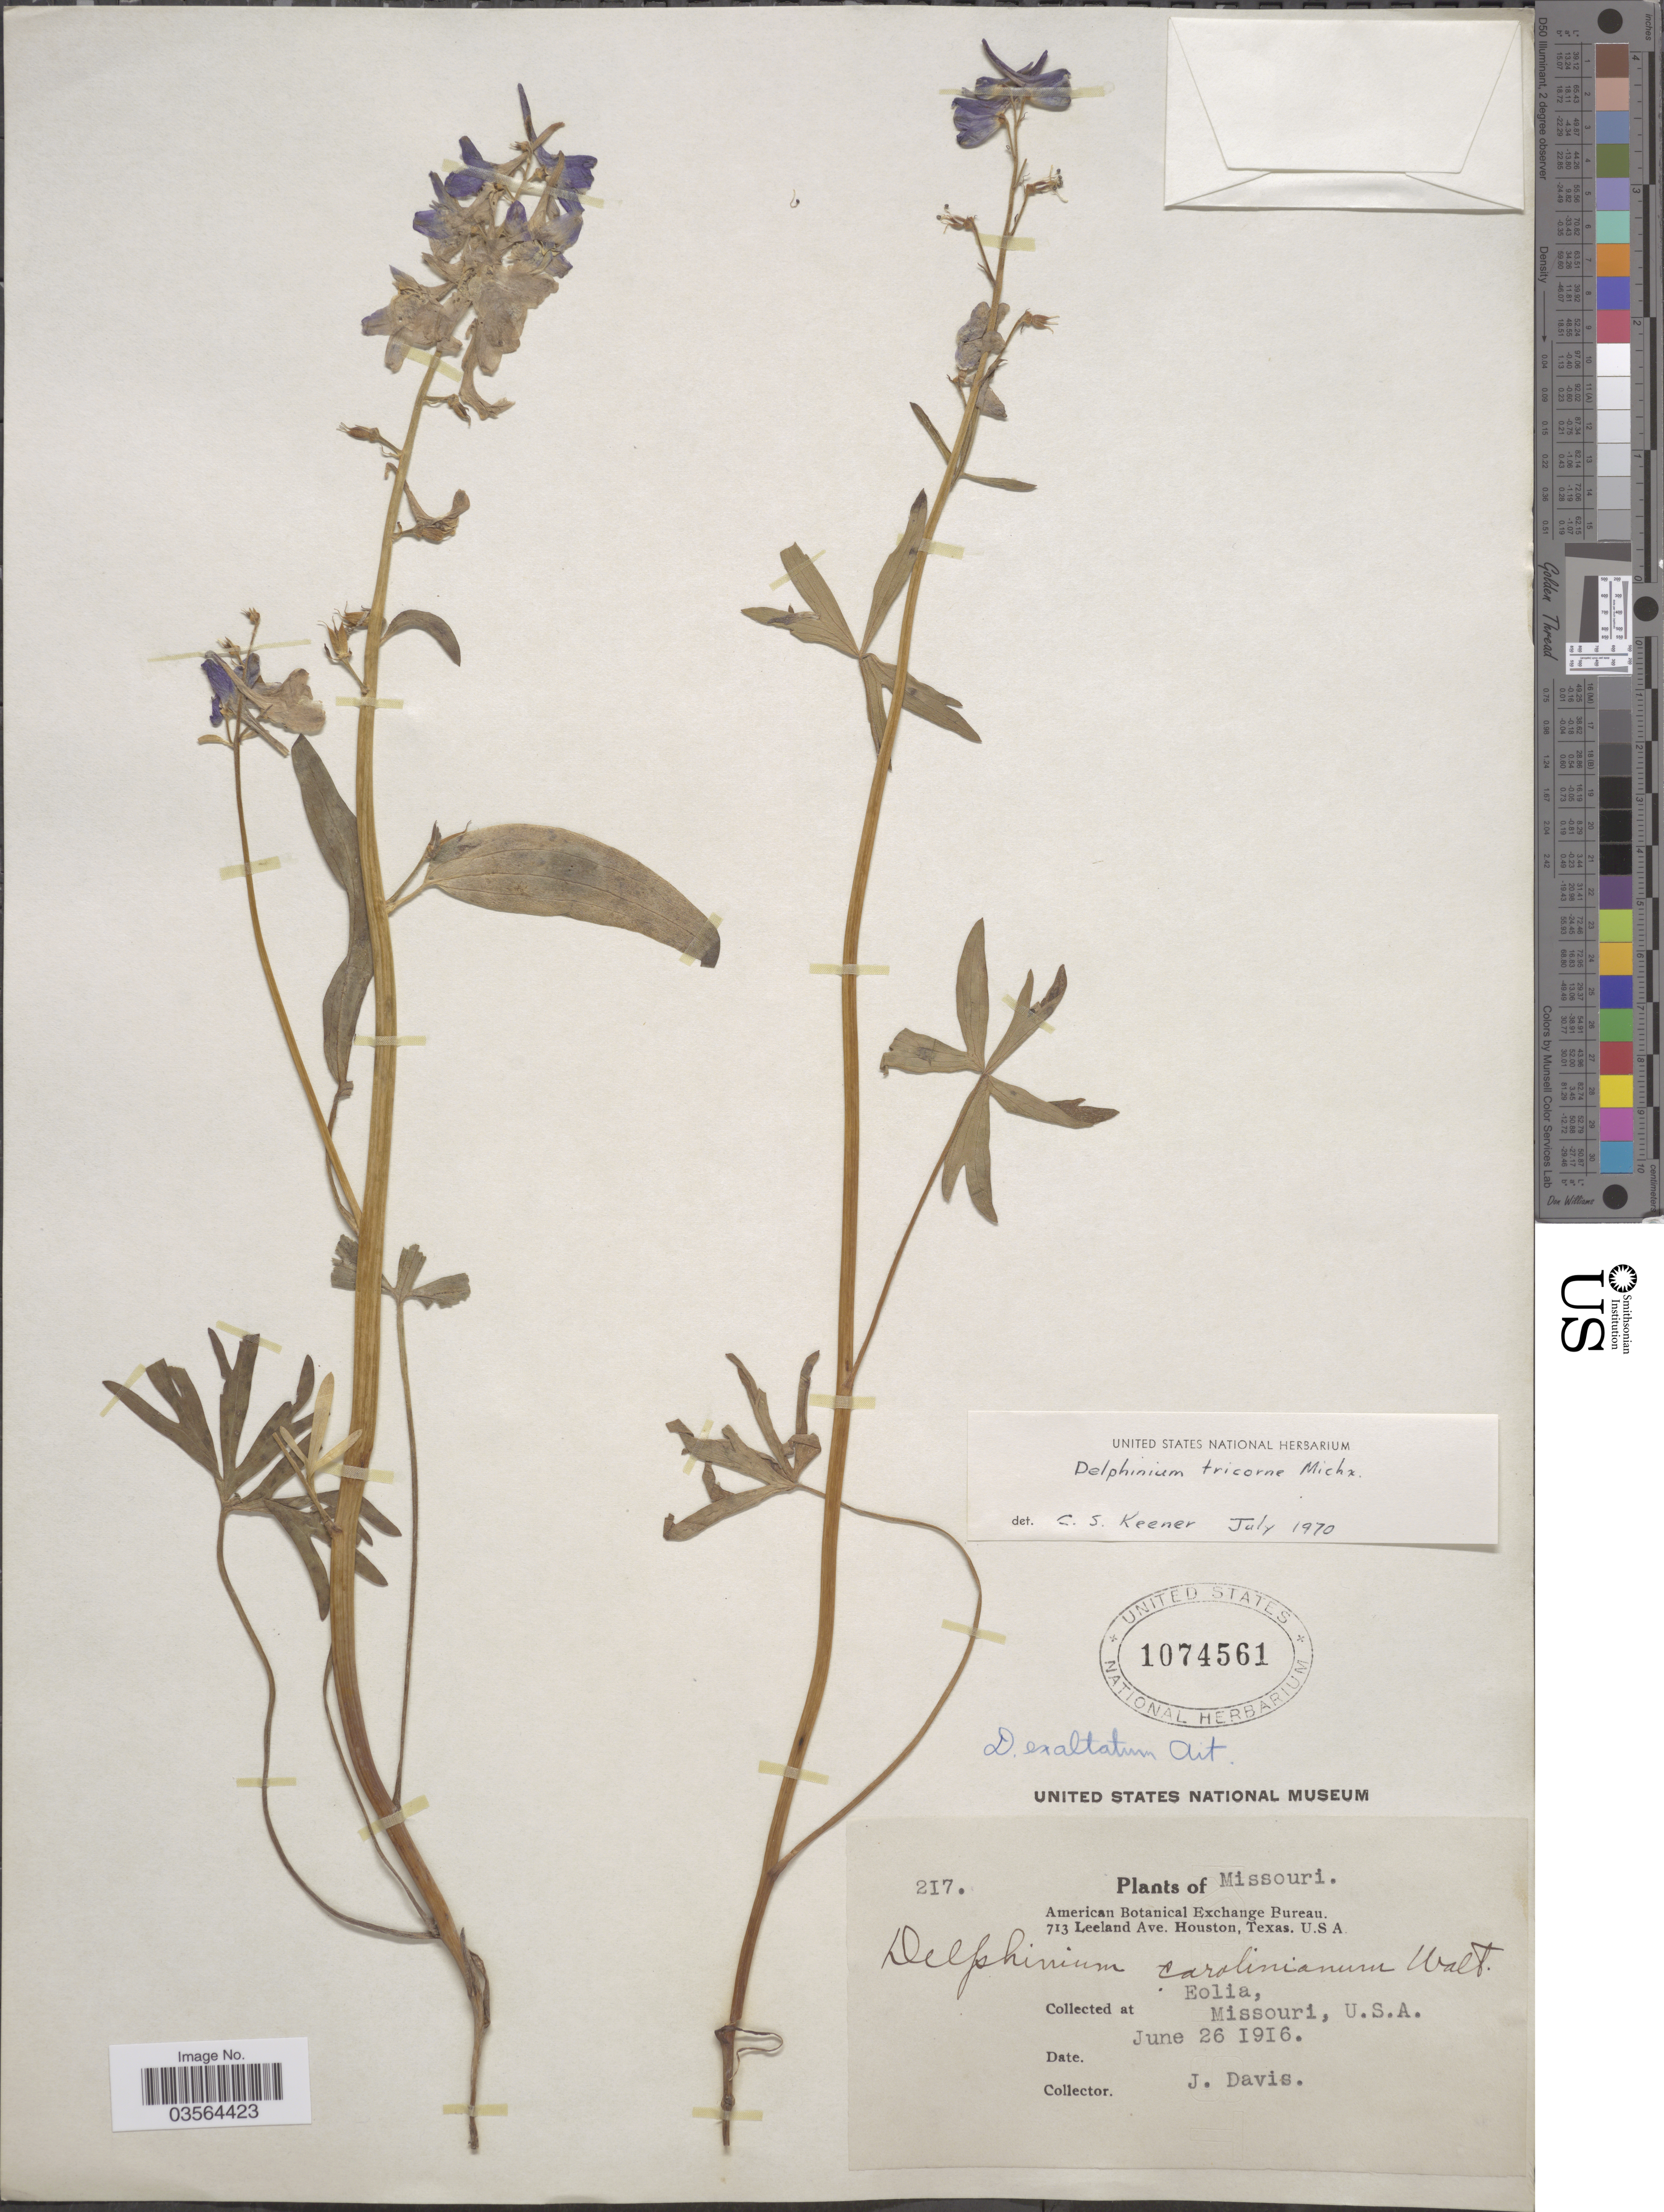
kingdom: Plantae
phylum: Tracheophyta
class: Magnoliopsida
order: Ranunculales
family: Ranunculaceae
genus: Delphinium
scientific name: Delphinium tricorne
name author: Michx.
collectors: J. Davis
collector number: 217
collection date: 1916-06-26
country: United States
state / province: Missouri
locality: Eolia.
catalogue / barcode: US 1074561